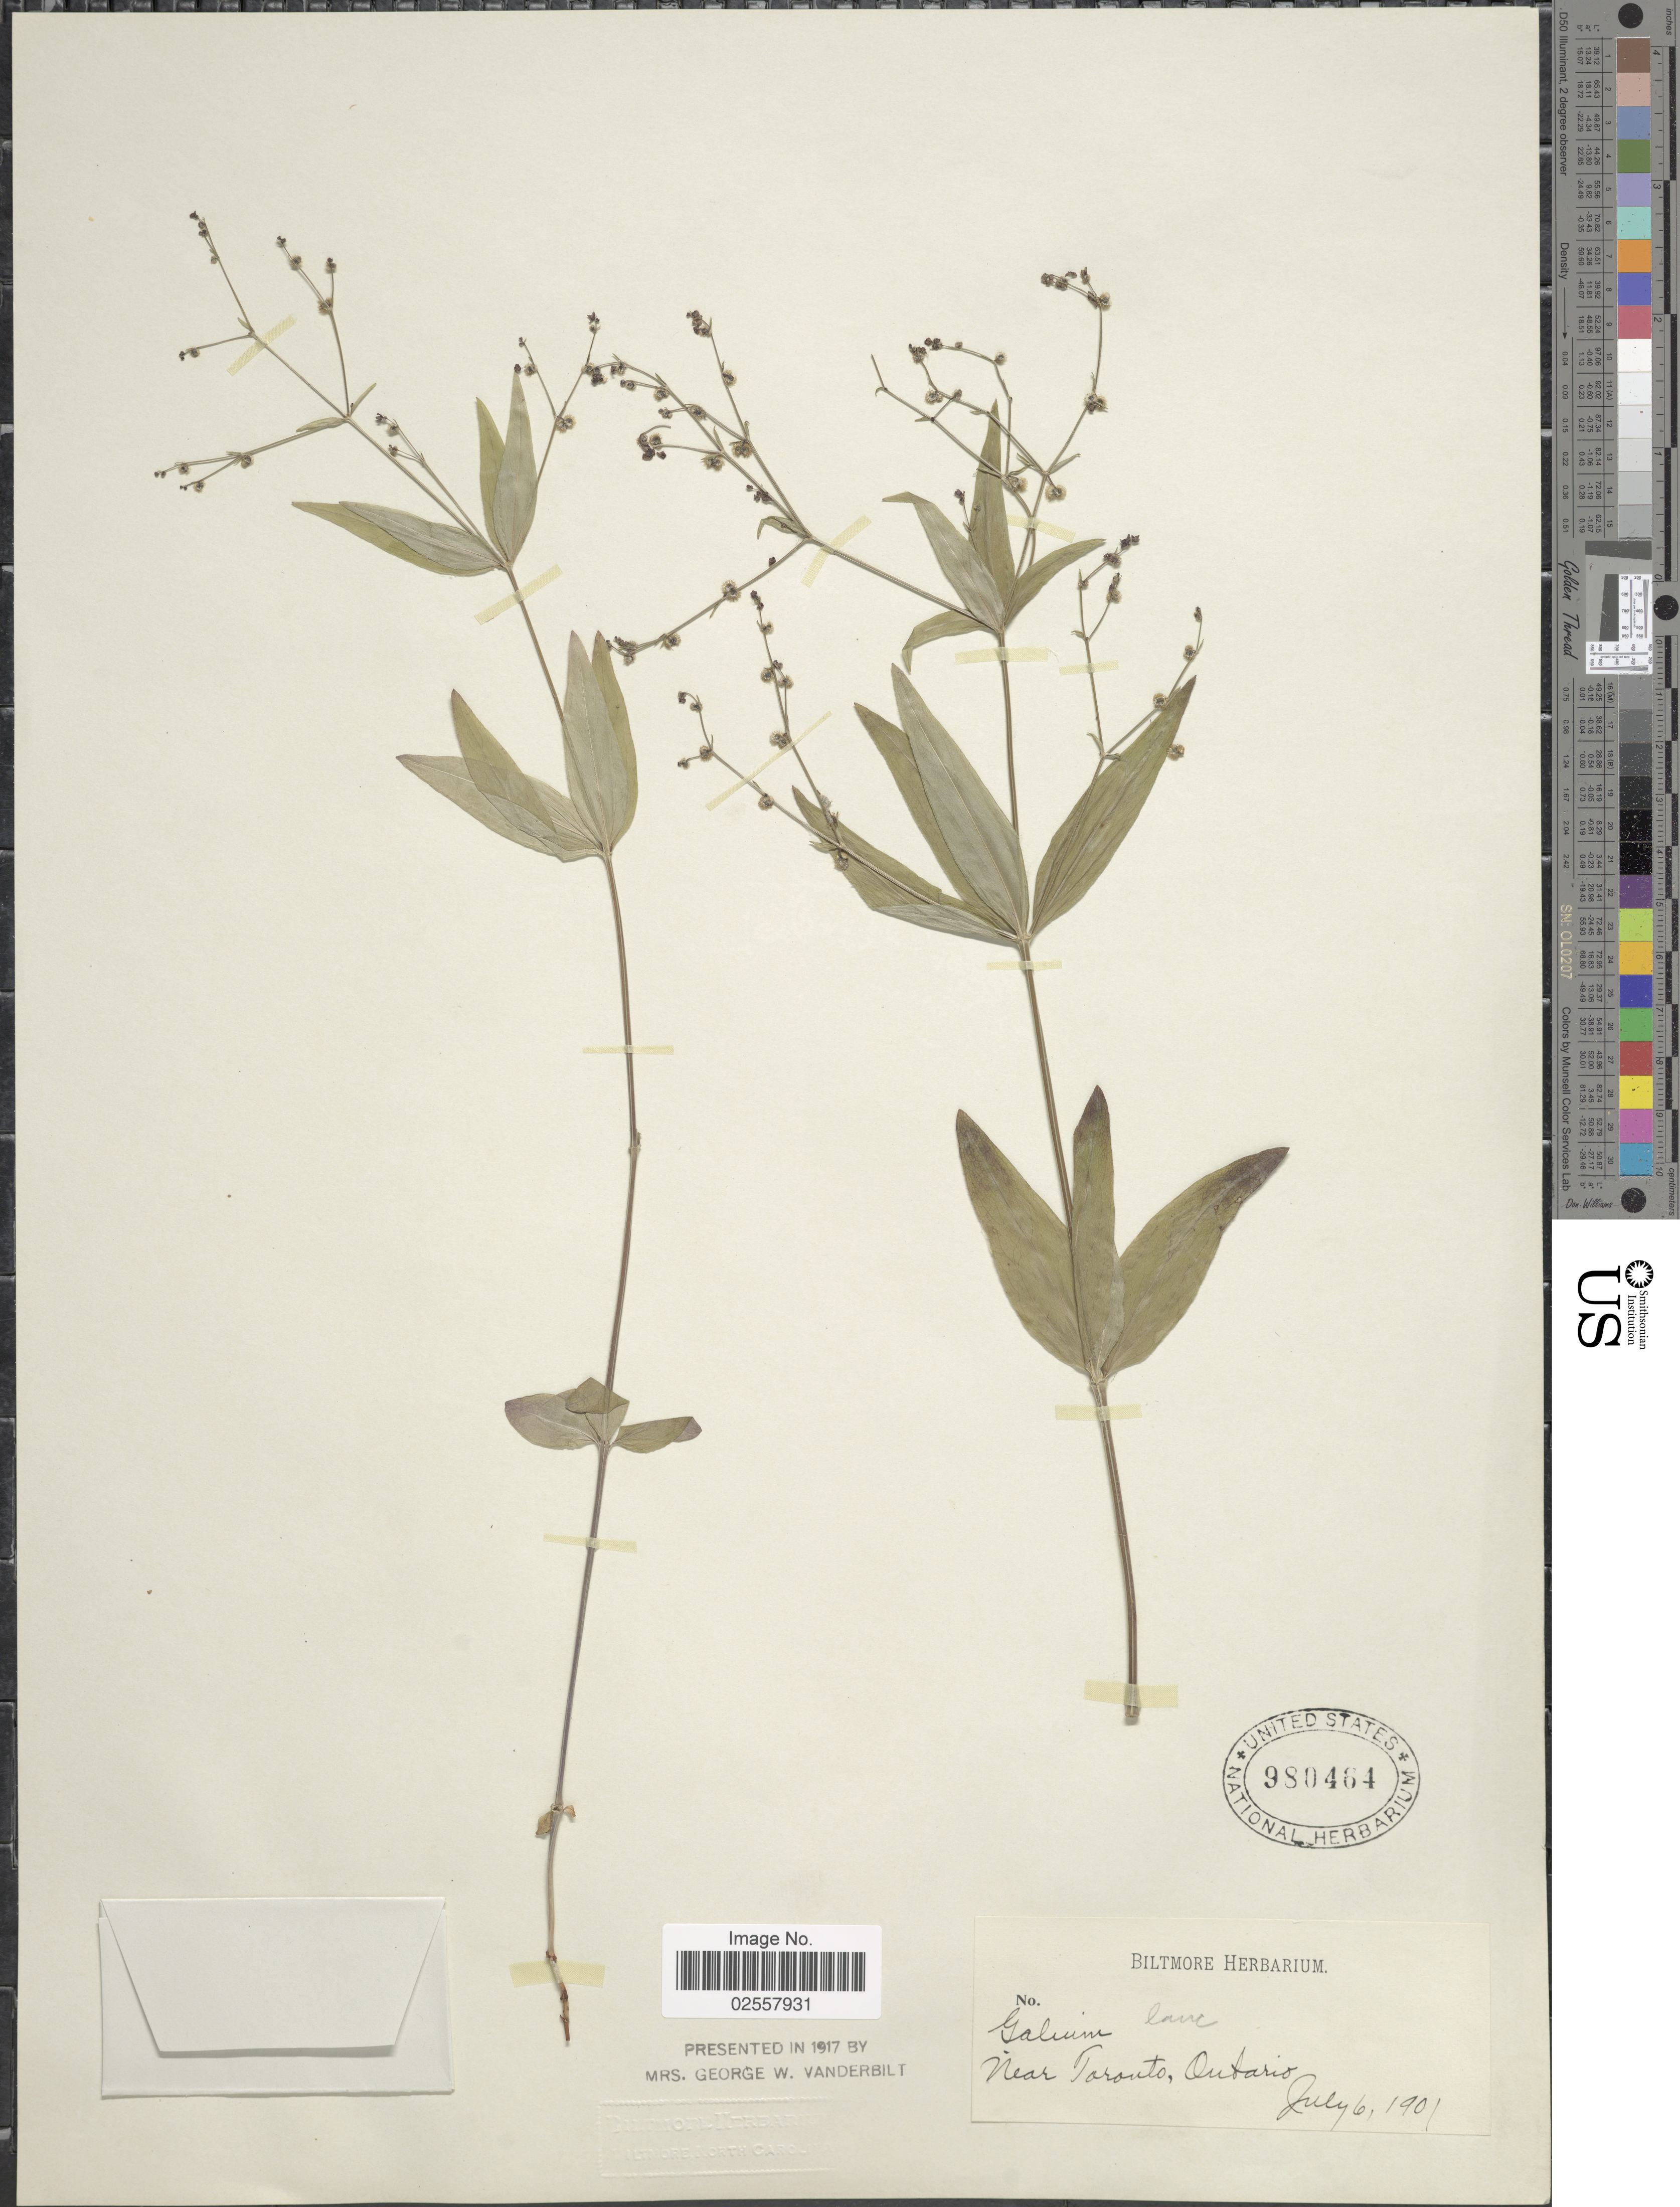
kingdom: Plantae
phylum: Tracheophyta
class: Magnoliopsida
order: Gentianales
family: Rubiaceae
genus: Galium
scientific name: Galium lanceolatum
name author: (Torr. & A. Gray) Torr.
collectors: ex herb. Biltmore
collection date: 1901-07-06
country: Canada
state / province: Ontario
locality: Near Toronto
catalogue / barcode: US 980464